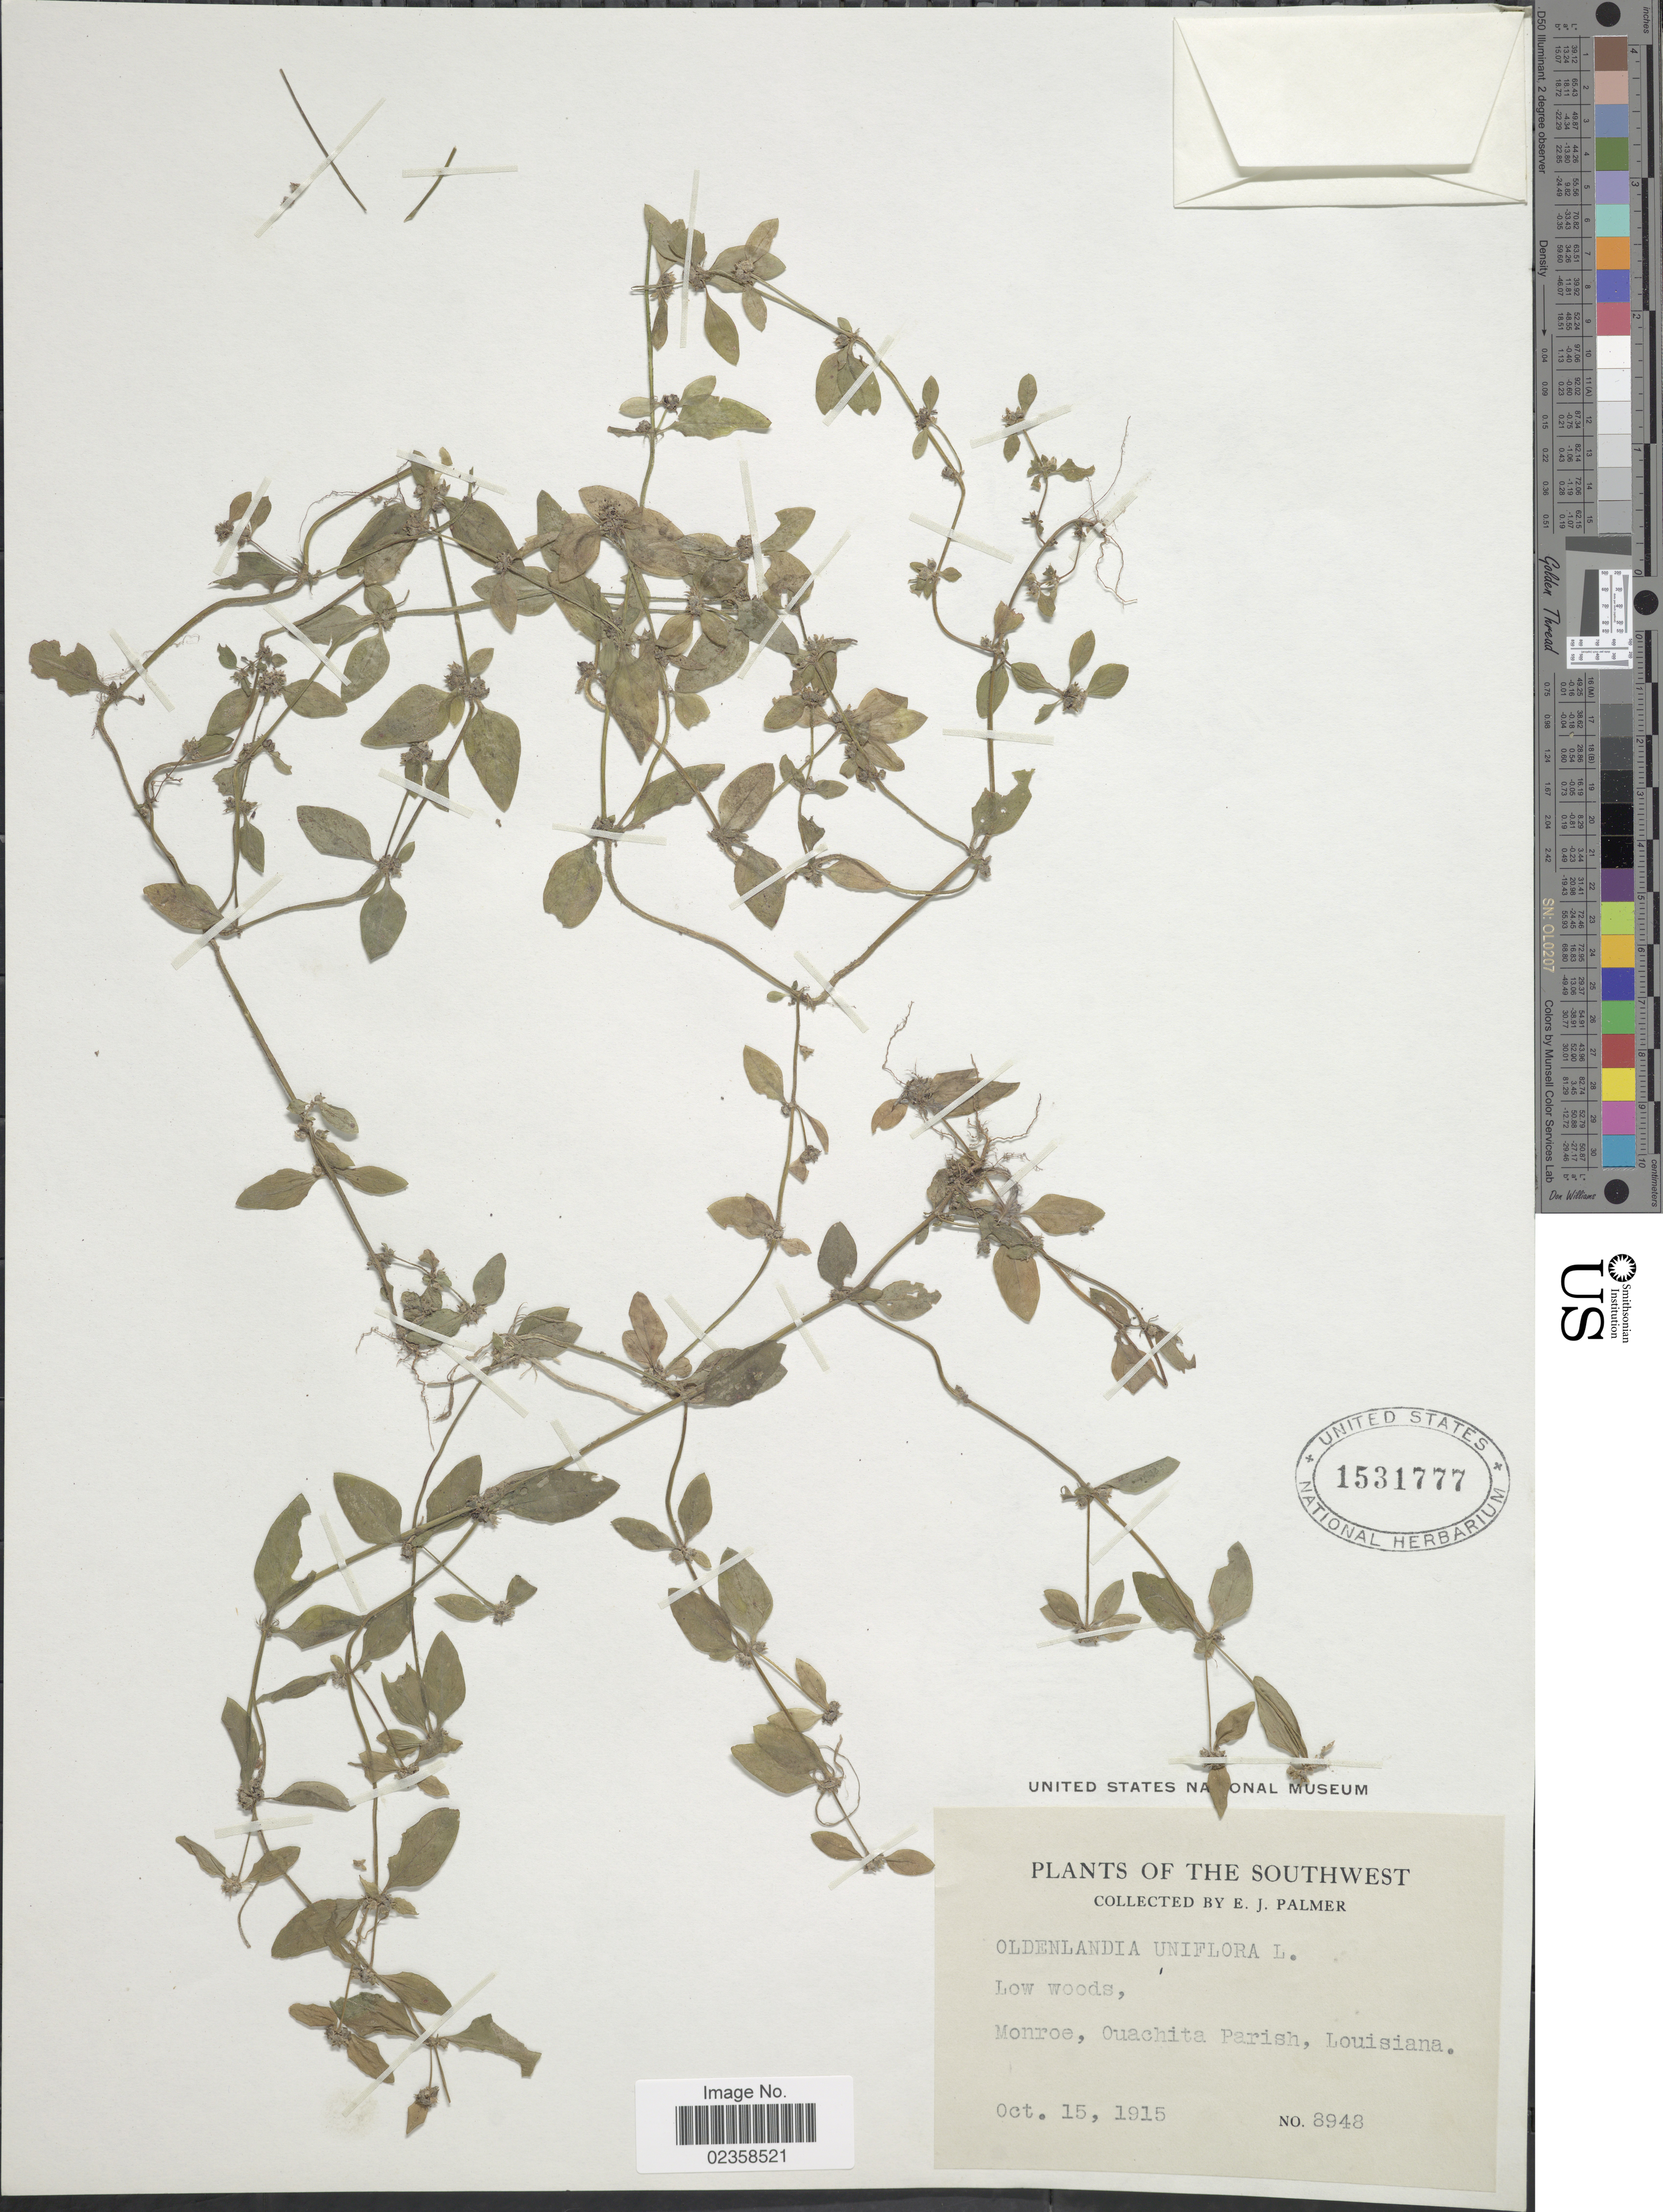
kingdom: Plantae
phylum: Tracheophyta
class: Magnoliopsida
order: Gentianales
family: Rubiaceae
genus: Oldenlandia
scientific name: Oldenlandia uniflora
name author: L.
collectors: E. J. Palmer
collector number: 8948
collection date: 1915-10-15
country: United States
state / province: Louisiana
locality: The Southwest, Monroe, Ouachita Parish, Louisiana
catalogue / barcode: US 1531777